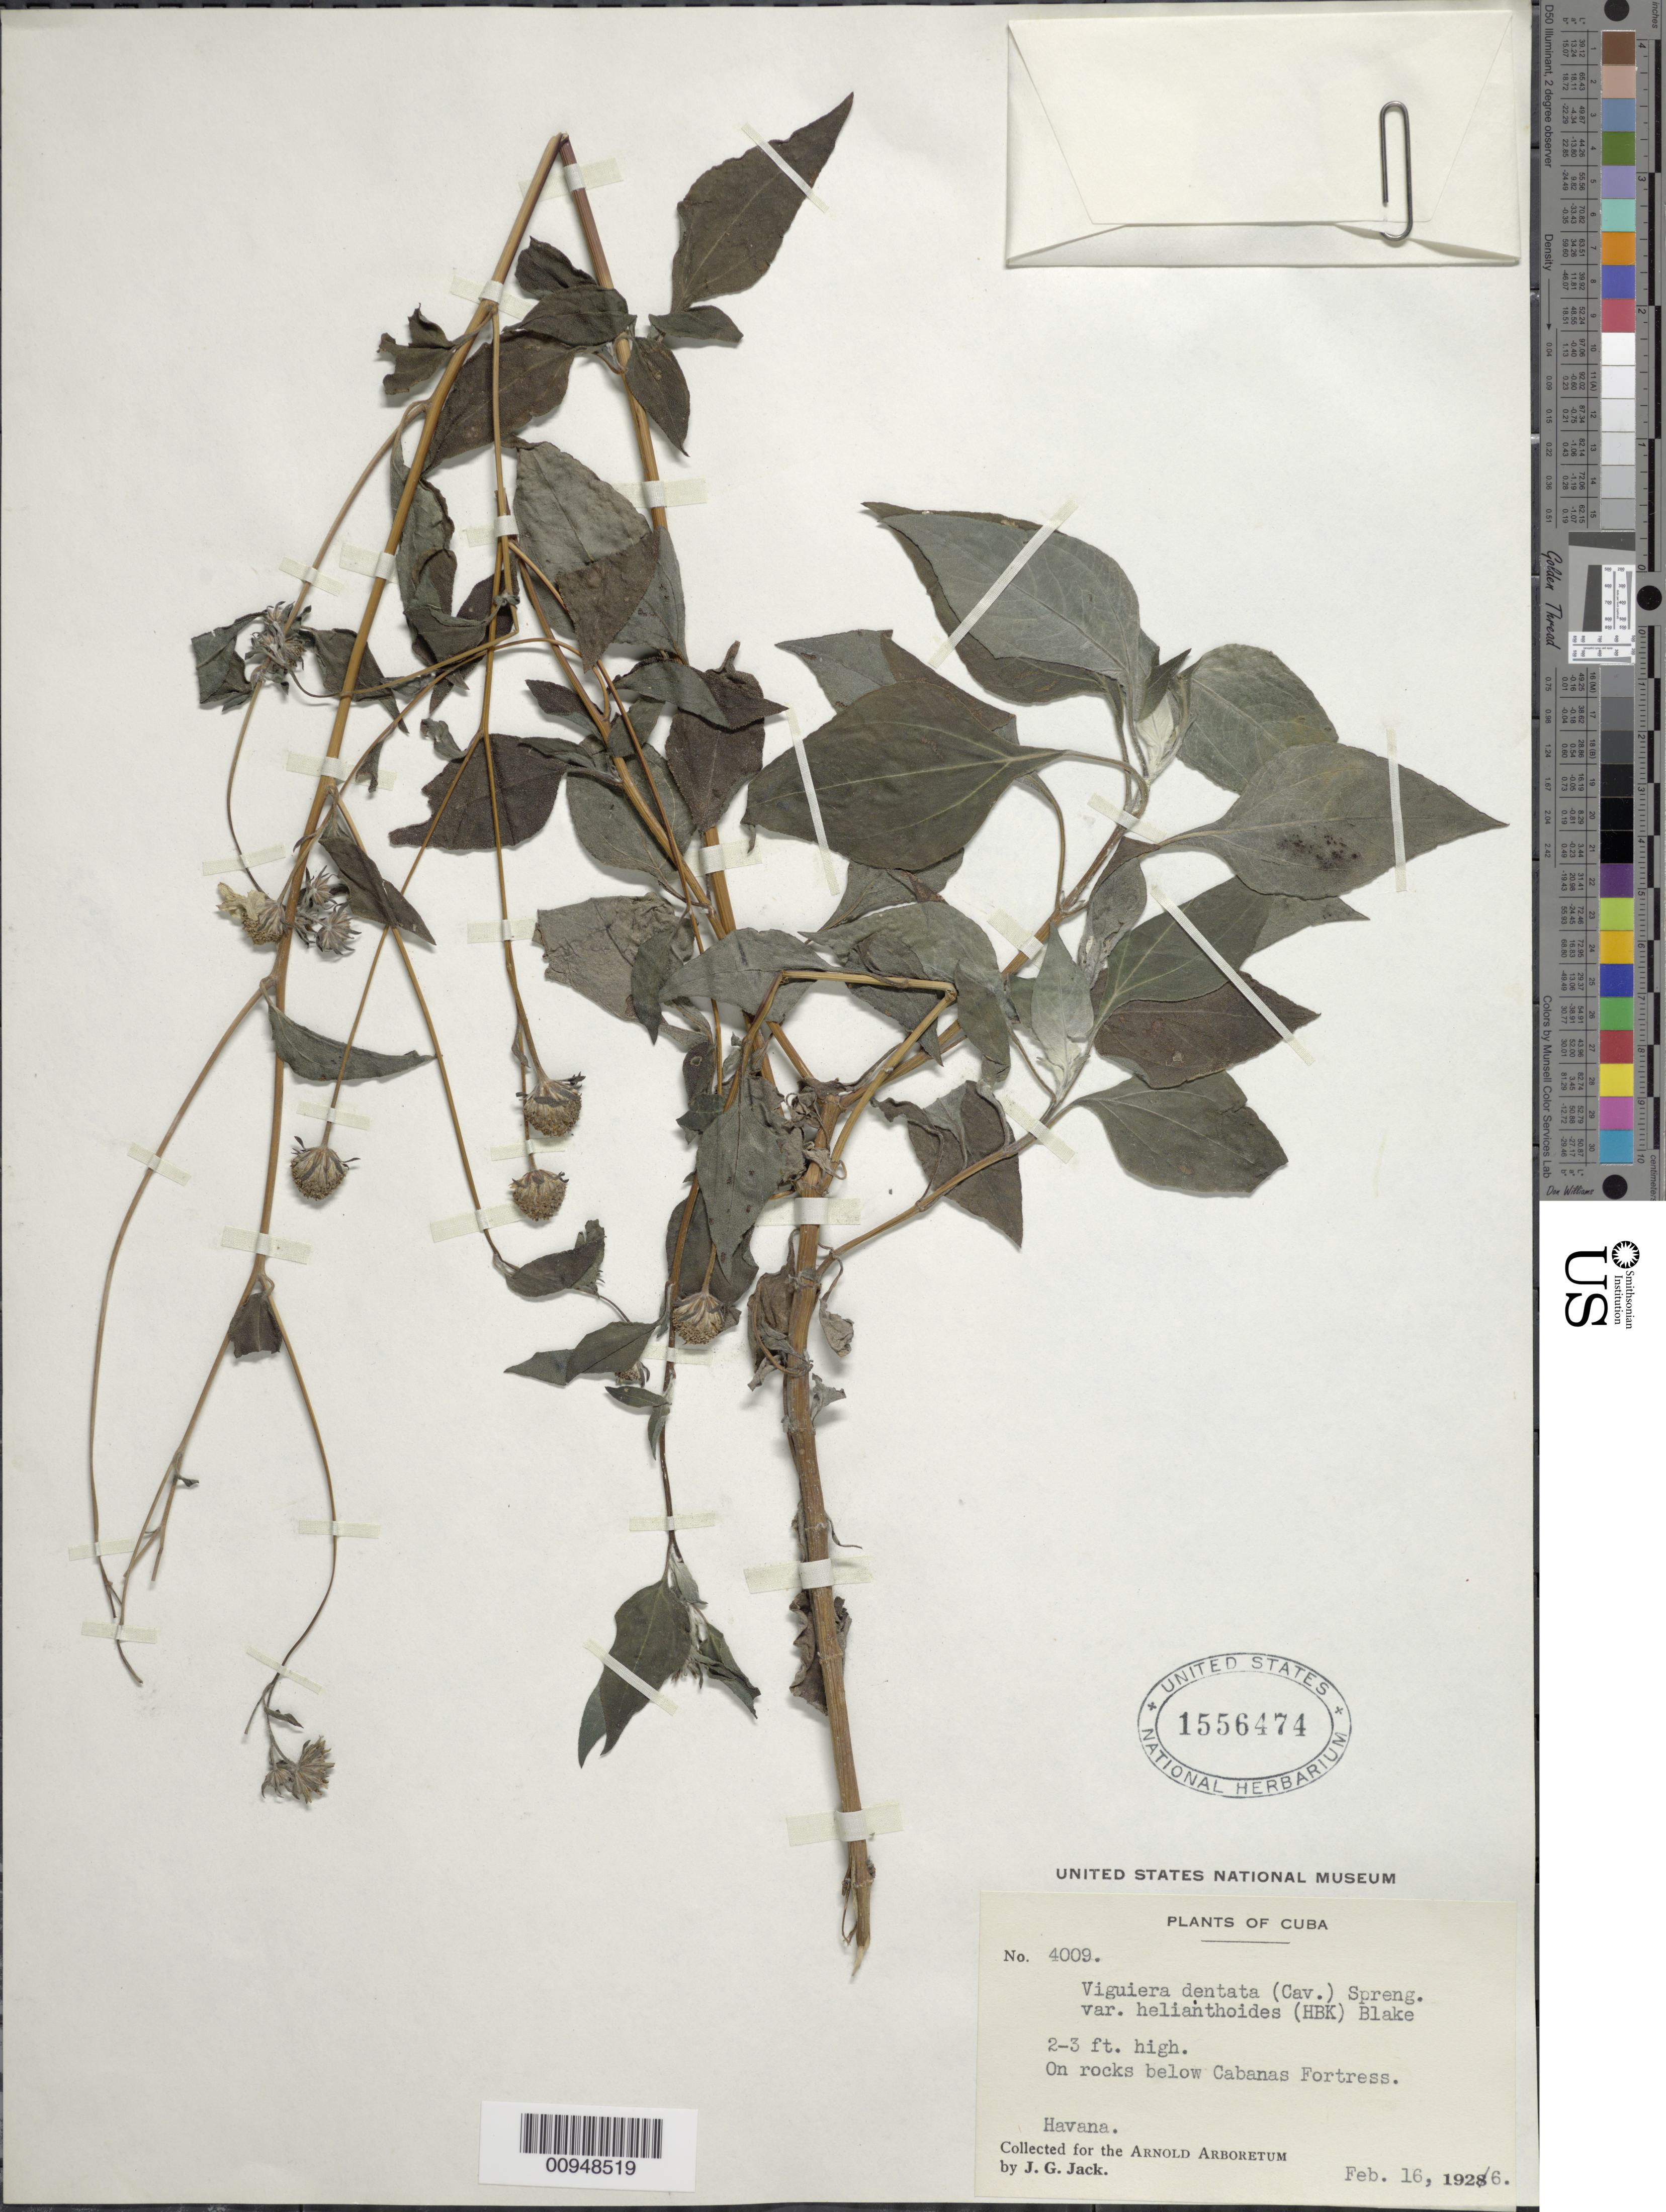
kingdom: Plantae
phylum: Tracheophyta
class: Magnoliopsida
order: Asterales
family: Asteraceae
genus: Viguiera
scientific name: Viguiera dentata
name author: (Cav.) Spreng.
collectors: J. G. Jack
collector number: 4009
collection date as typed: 16 Feb 1926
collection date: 1926-02-16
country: Cuba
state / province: La Habana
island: Cuba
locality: Havana, below Cabanas Fortress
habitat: On rocks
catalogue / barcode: US 1556474